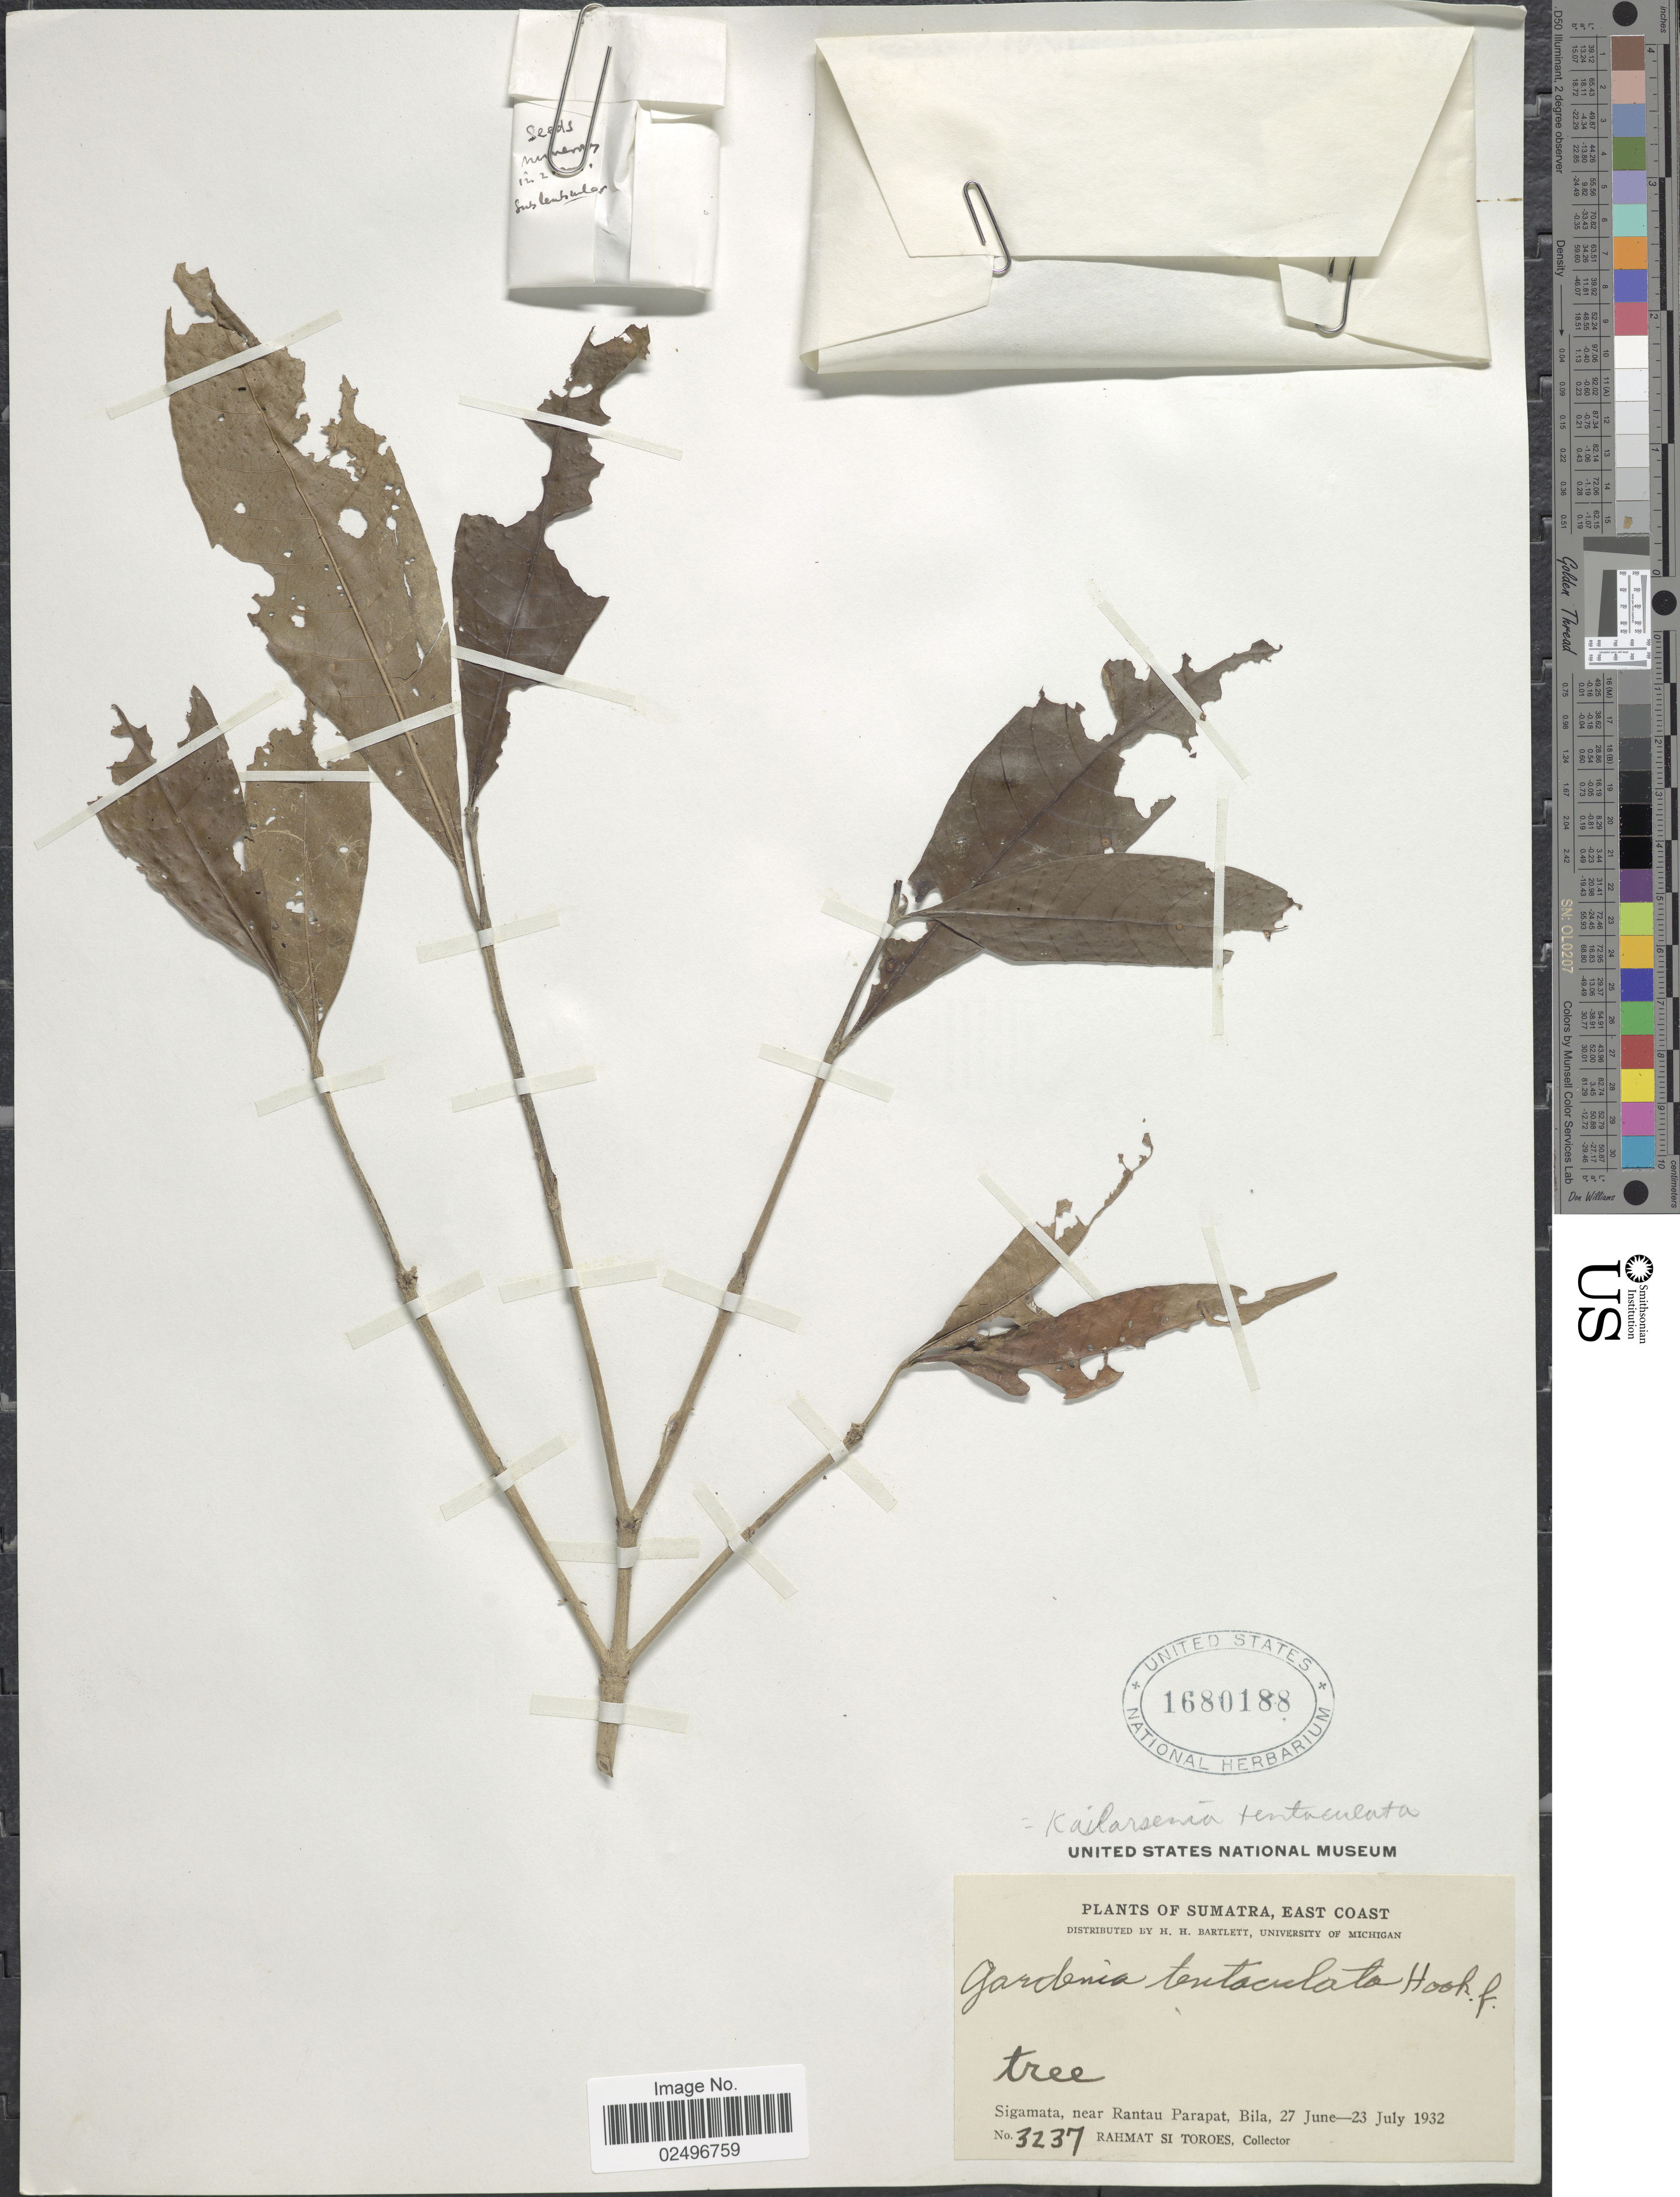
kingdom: Plantae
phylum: Tracheophyta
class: Magnoliopsida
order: Gentianales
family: Rubiaceae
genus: Kailarsenia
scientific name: Kailarsenia tentaculata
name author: (Hook. f.) Tirveng.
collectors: Rahmat Si Boeea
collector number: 3237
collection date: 1932-06-27/1932-07-23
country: Indonesia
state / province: Sumatra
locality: East Coast. Sigamata, near Rantau Parapat, Bila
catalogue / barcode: US 1680188